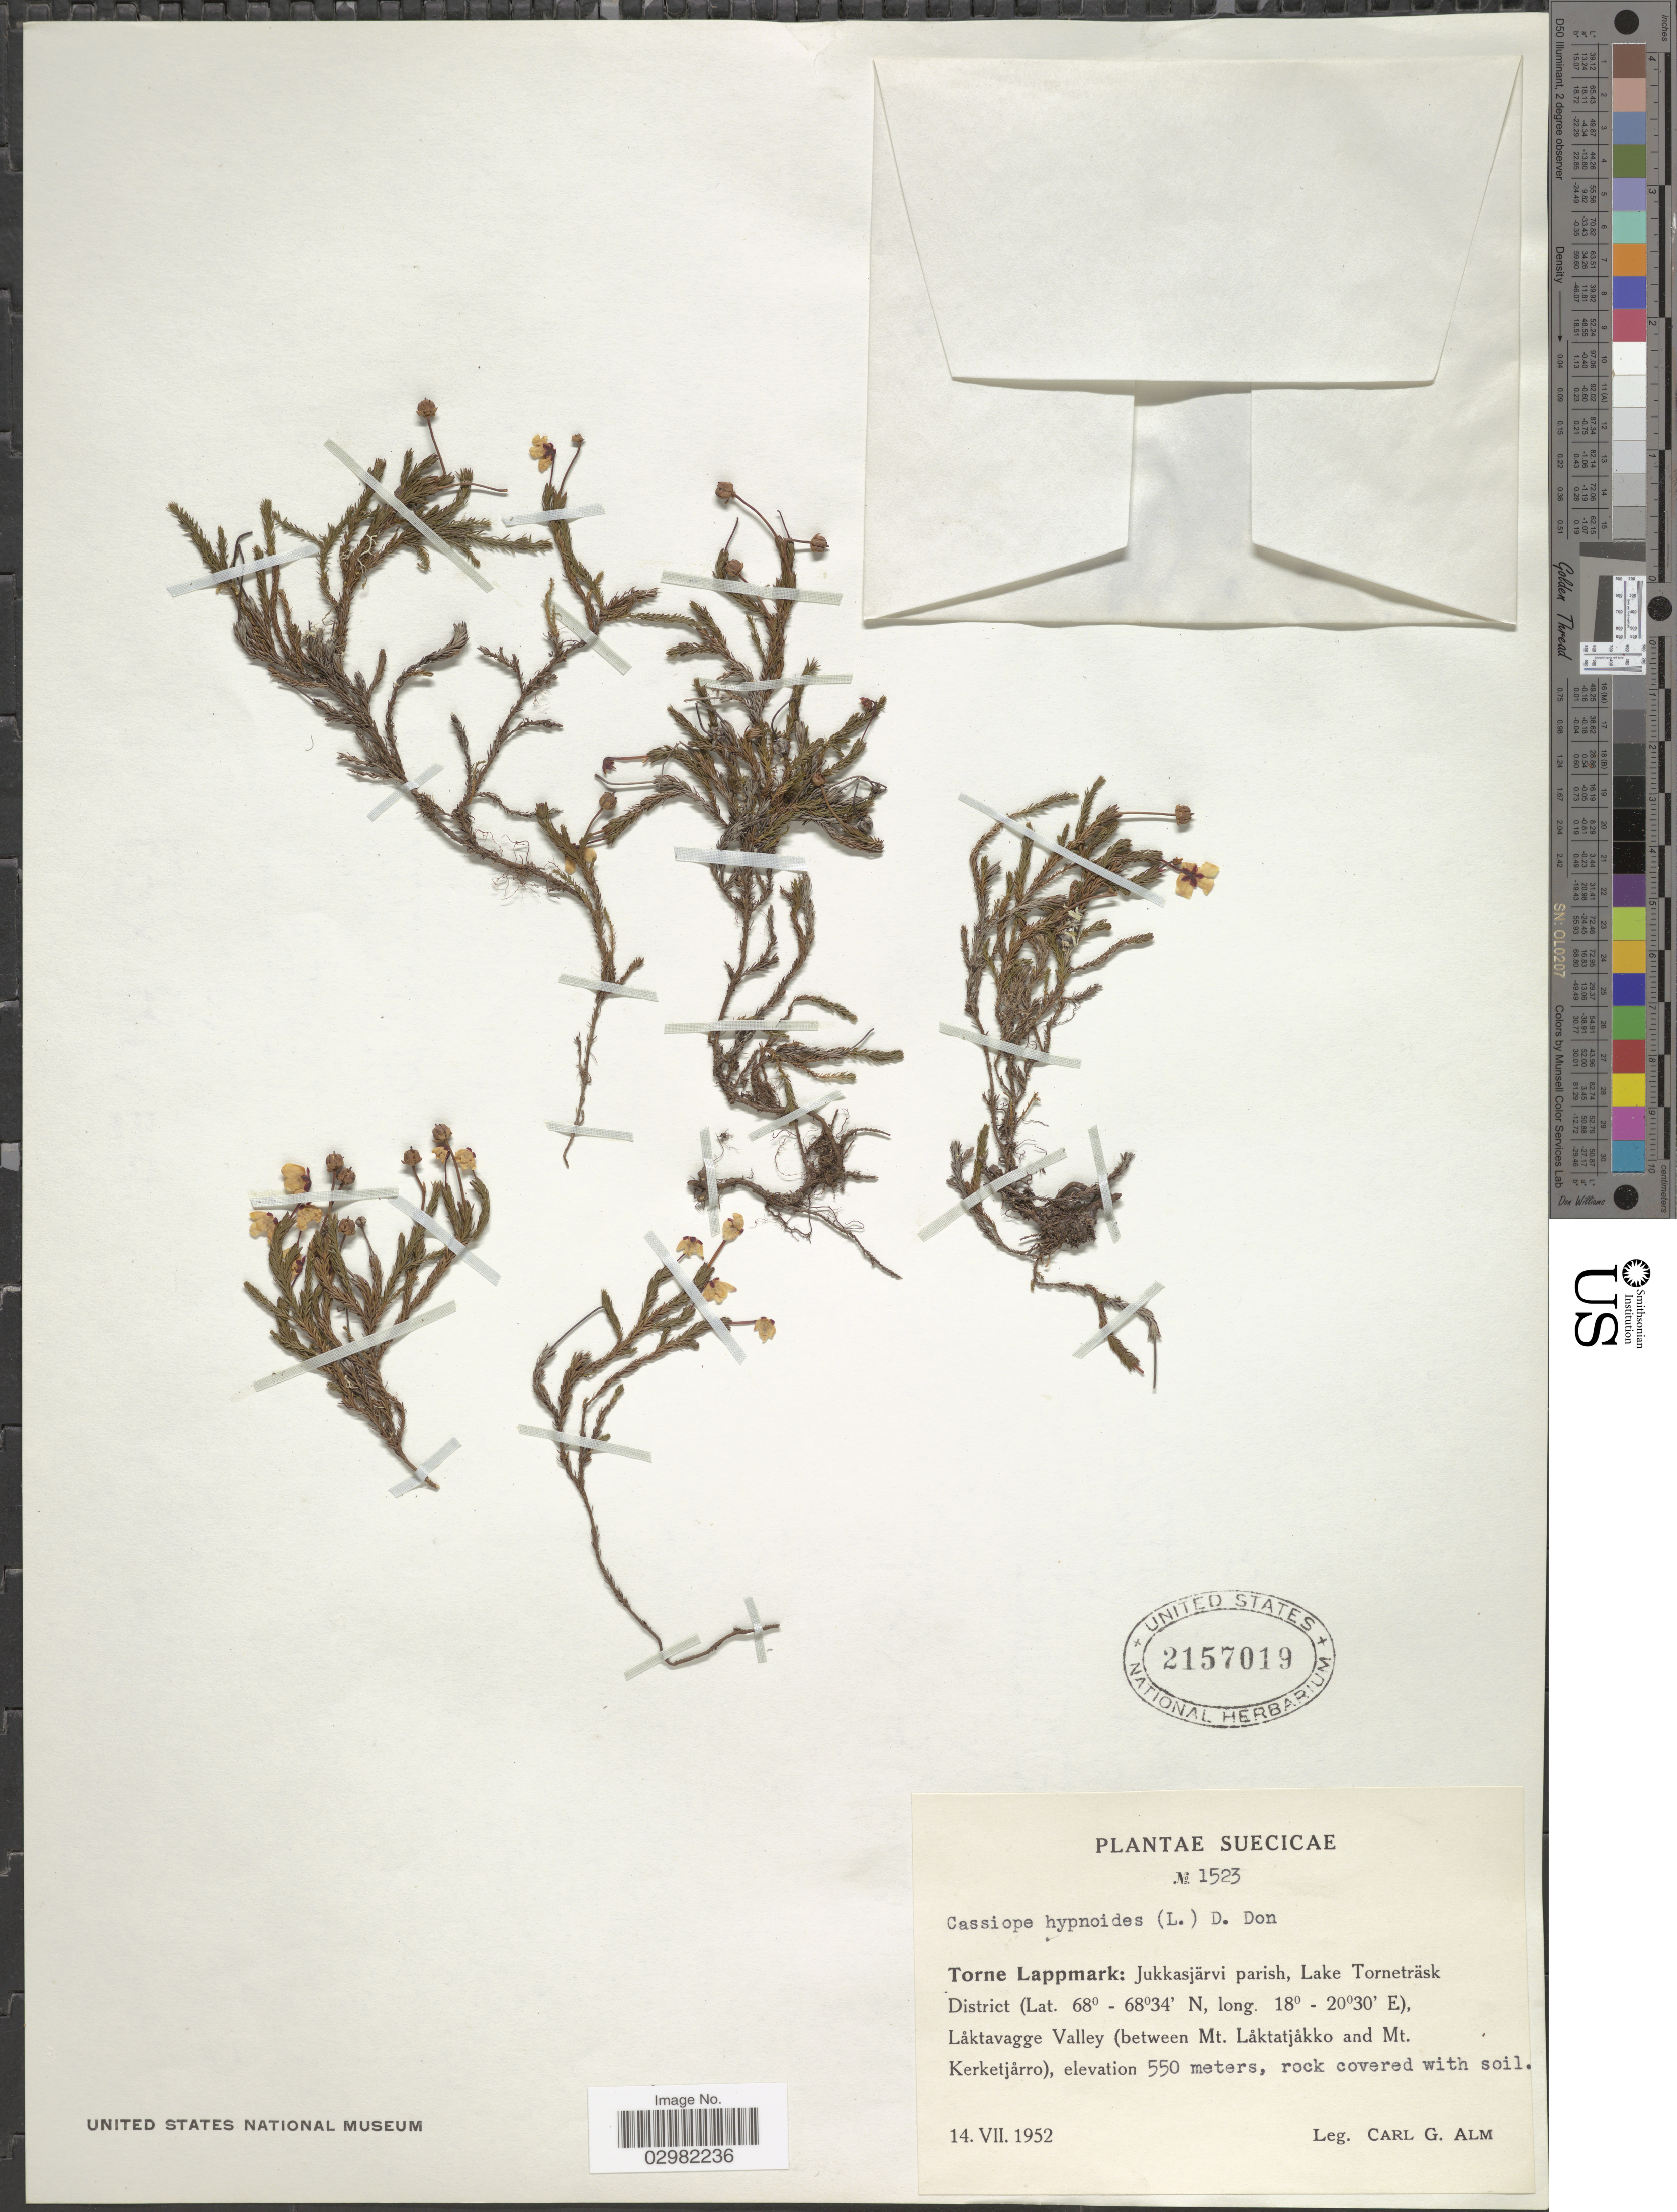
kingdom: Plantae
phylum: Tracheophyta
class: Magnoliopsida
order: Ericales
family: Ericaceae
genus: Cassiope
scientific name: Cassiope hypnoides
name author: (L.) D. Don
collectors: C. G. Alm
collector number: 1523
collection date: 1952-07-14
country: Sweden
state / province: Norrbotten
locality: Suecicae, Torne Lappmark: Jukkasjärvi parish, Lake Torneträsk District, Låktavagge Valley (Between Mt. Låktatjåkko and Mt. Kerketjårro.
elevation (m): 550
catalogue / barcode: US 2157019